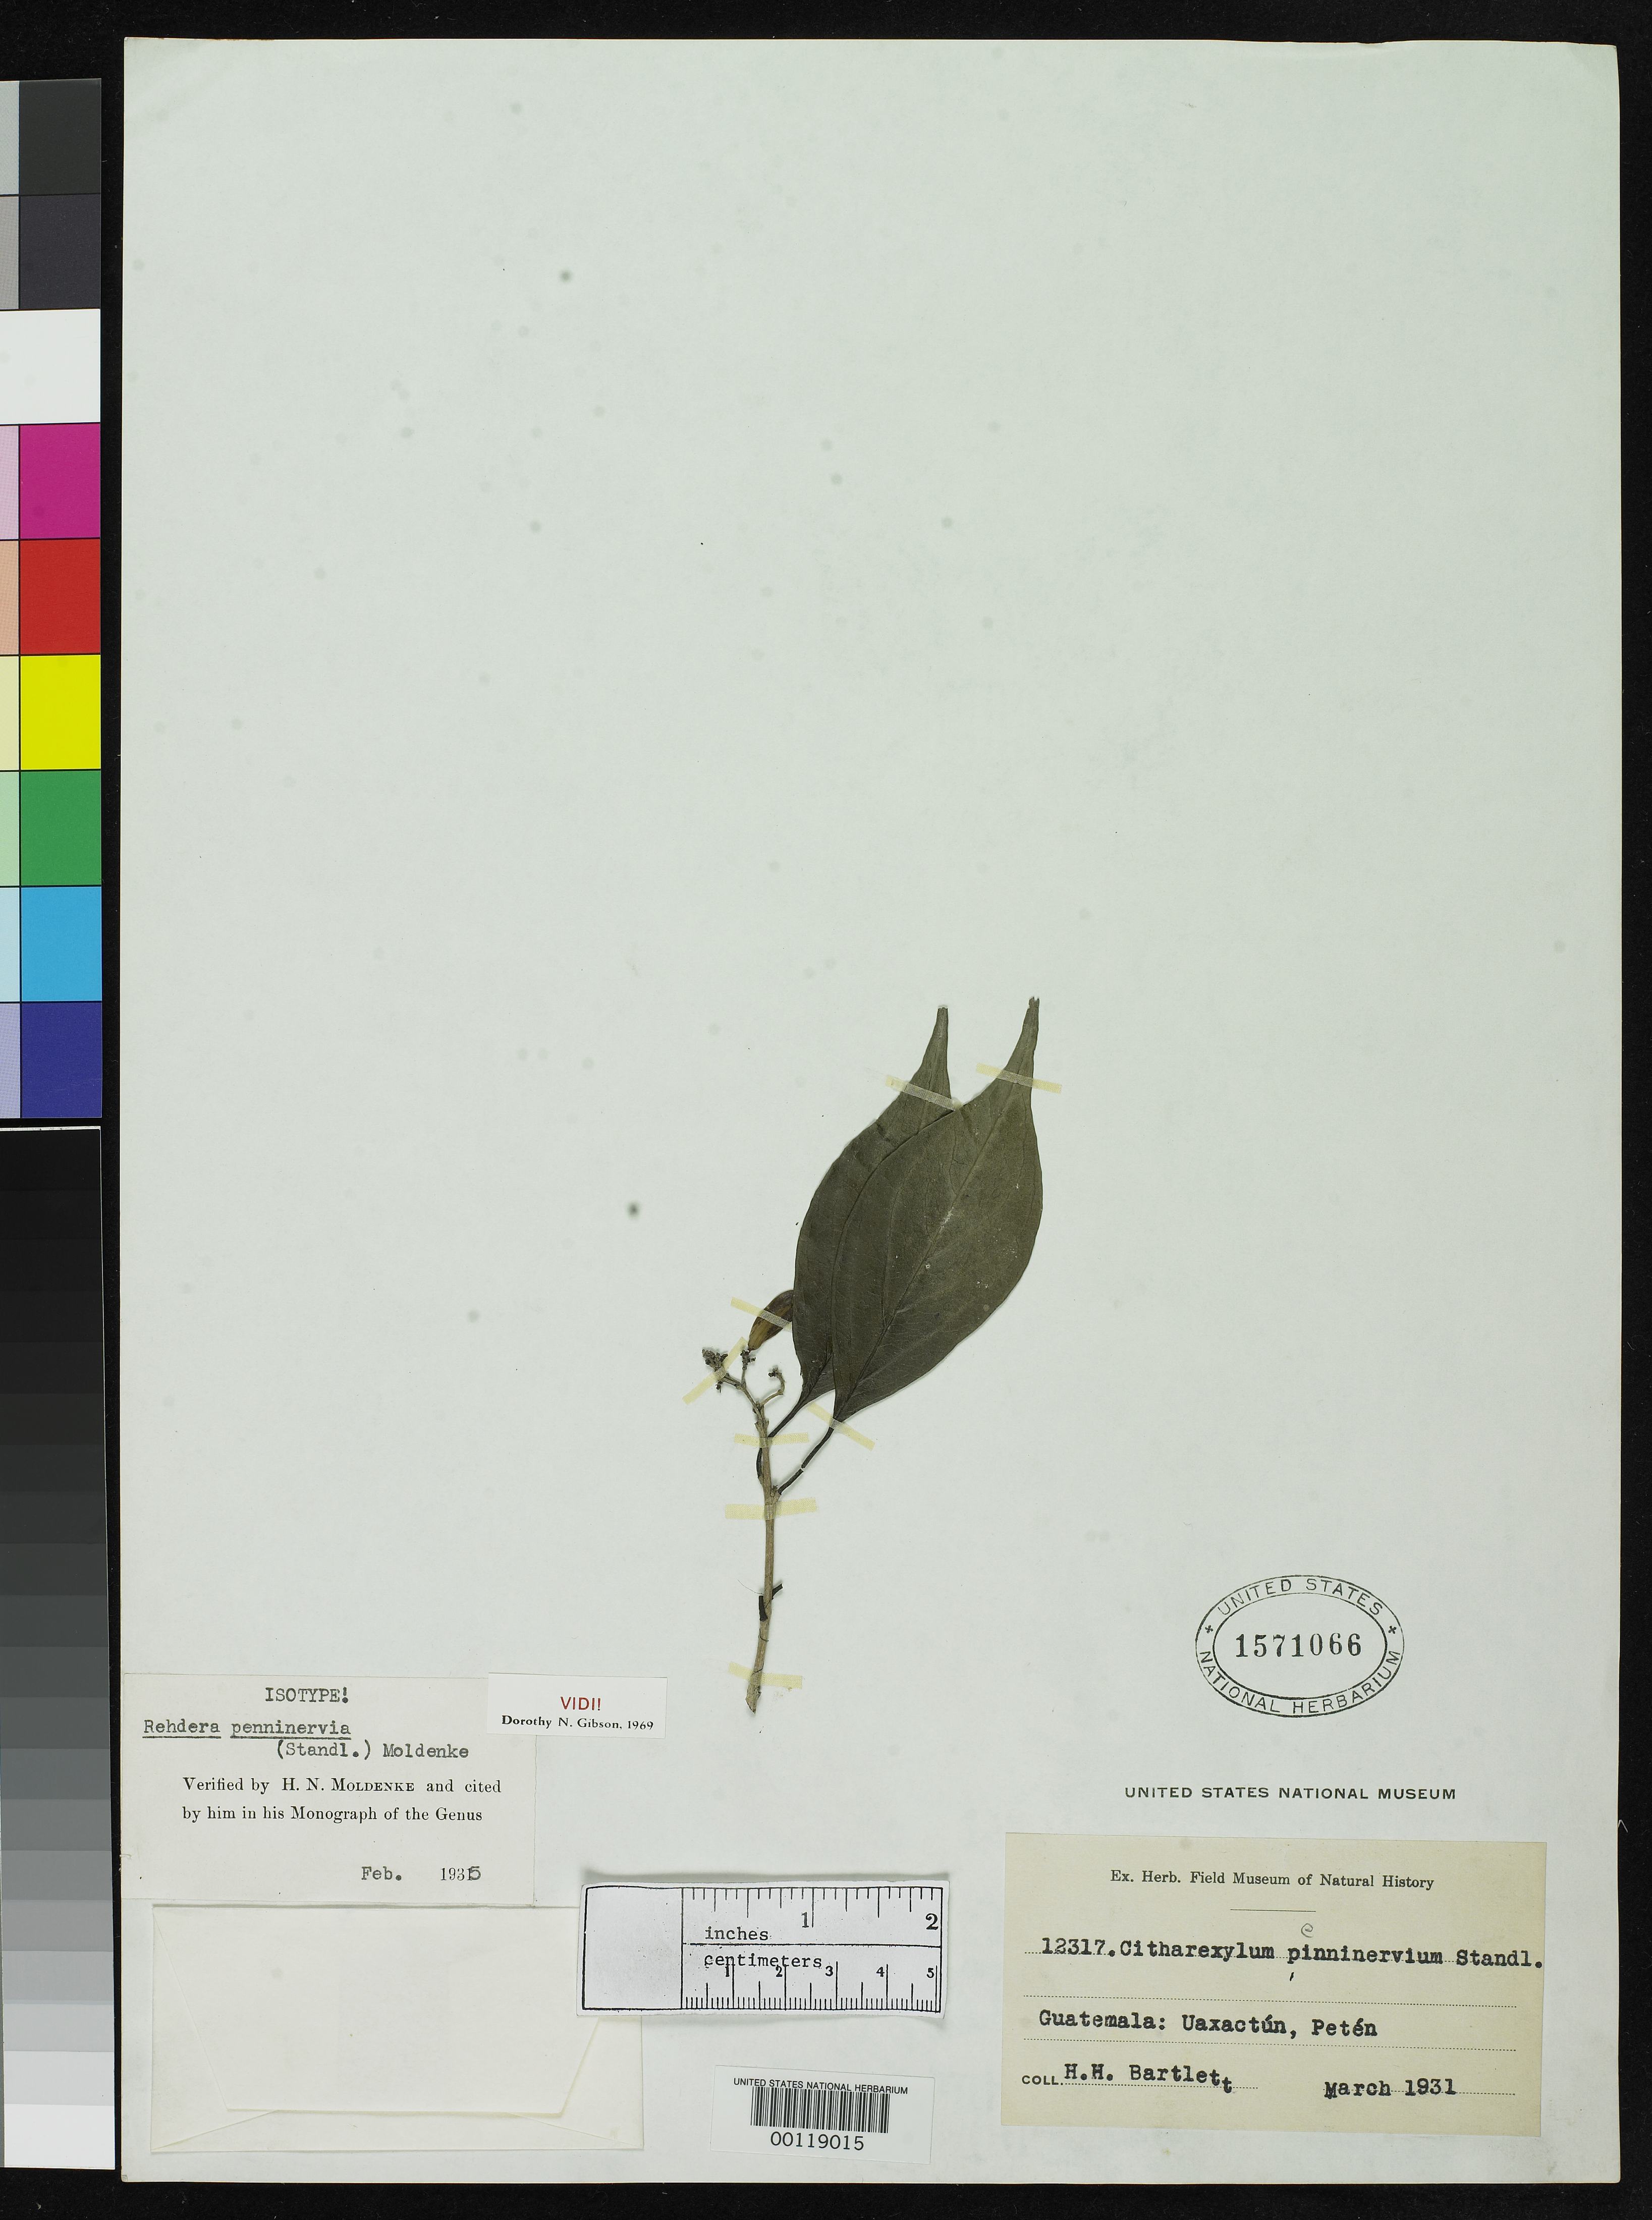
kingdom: Plantae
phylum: Tracheophyta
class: Magnoliopsida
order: Lamiales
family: Verbenaceae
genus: Rehdera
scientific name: Rehdera penninervia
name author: Standl. & Moldenke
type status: Isotype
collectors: H. H. Bartlett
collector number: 12317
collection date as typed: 25 Mar 1931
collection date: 1931-03-25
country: Guatemala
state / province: El Petén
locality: Uaxactún.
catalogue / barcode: US 1571066